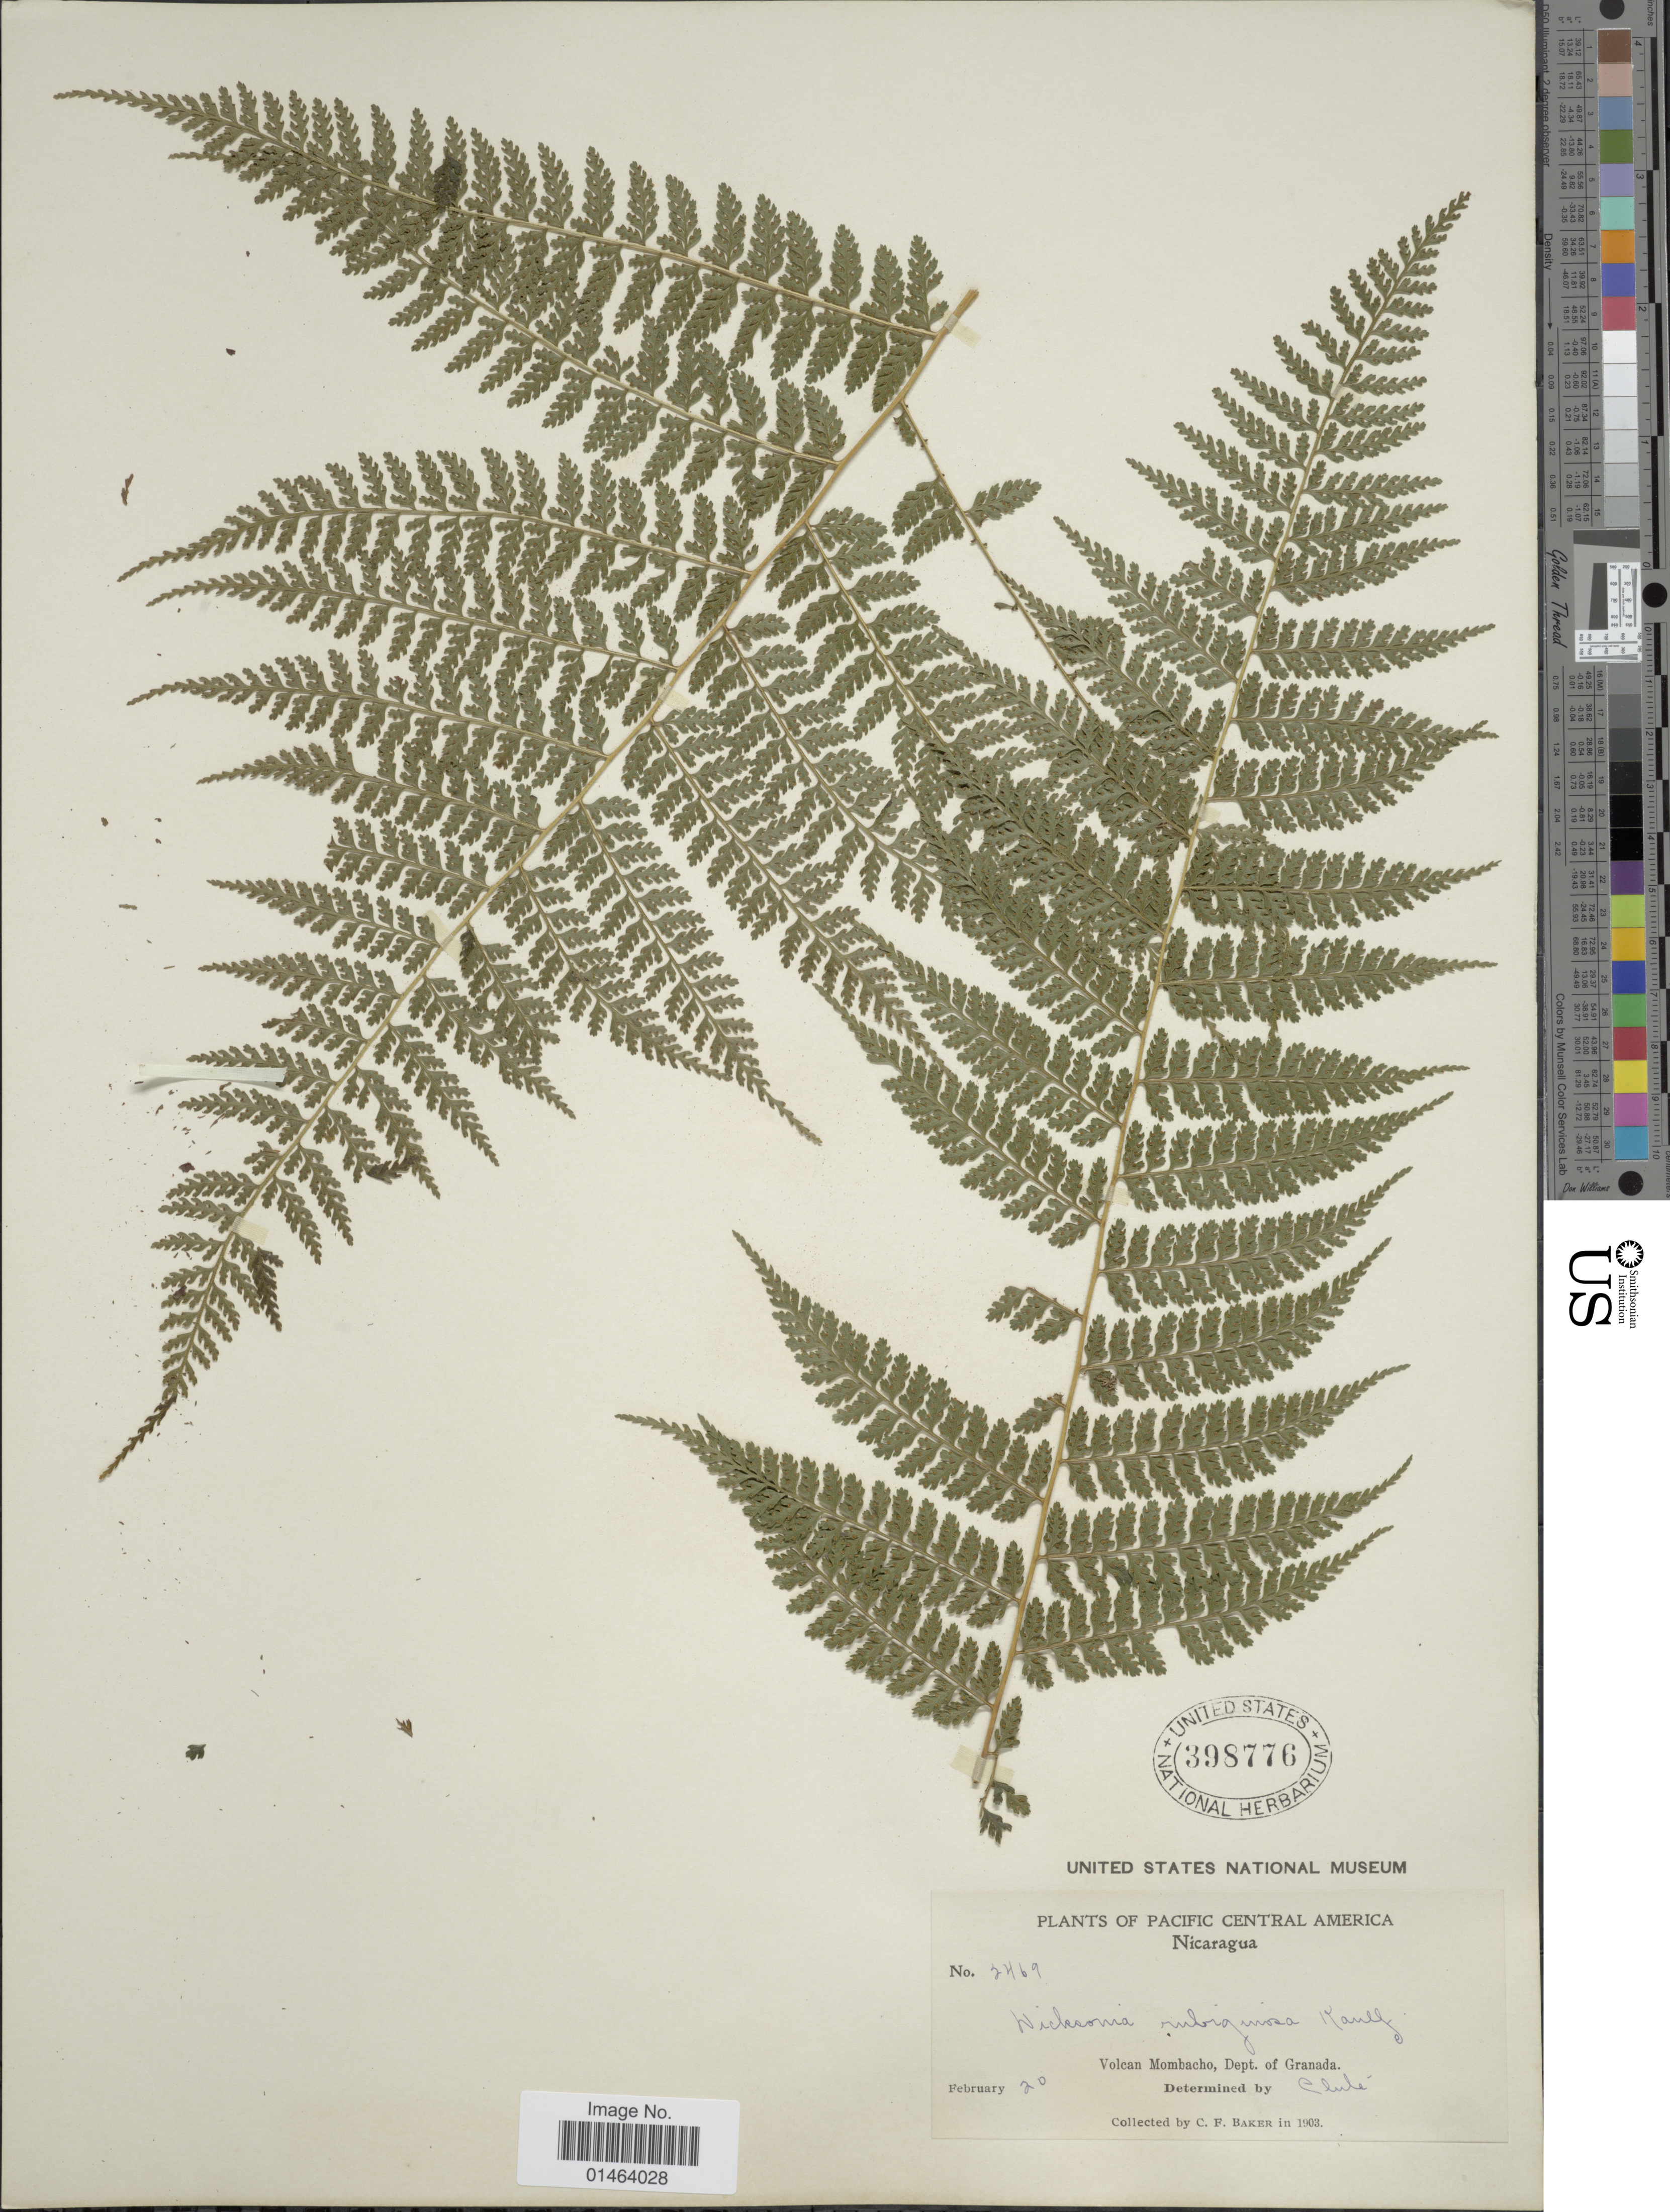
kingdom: Plantae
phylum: Tracheophyta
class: Polypodiopsida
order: Polypodiales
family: Dennstaedtiaceae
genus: Dennstaedtia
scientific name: Dennstaedtia cicutaria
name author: (Sw.) T. Moore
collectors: C. F. Baker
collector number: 2469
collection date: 1903-02-20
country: Nicaragua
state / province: Granada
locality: Nicaragua, Volcan Mombachi, Dept. Granada.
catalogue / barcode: US 398776